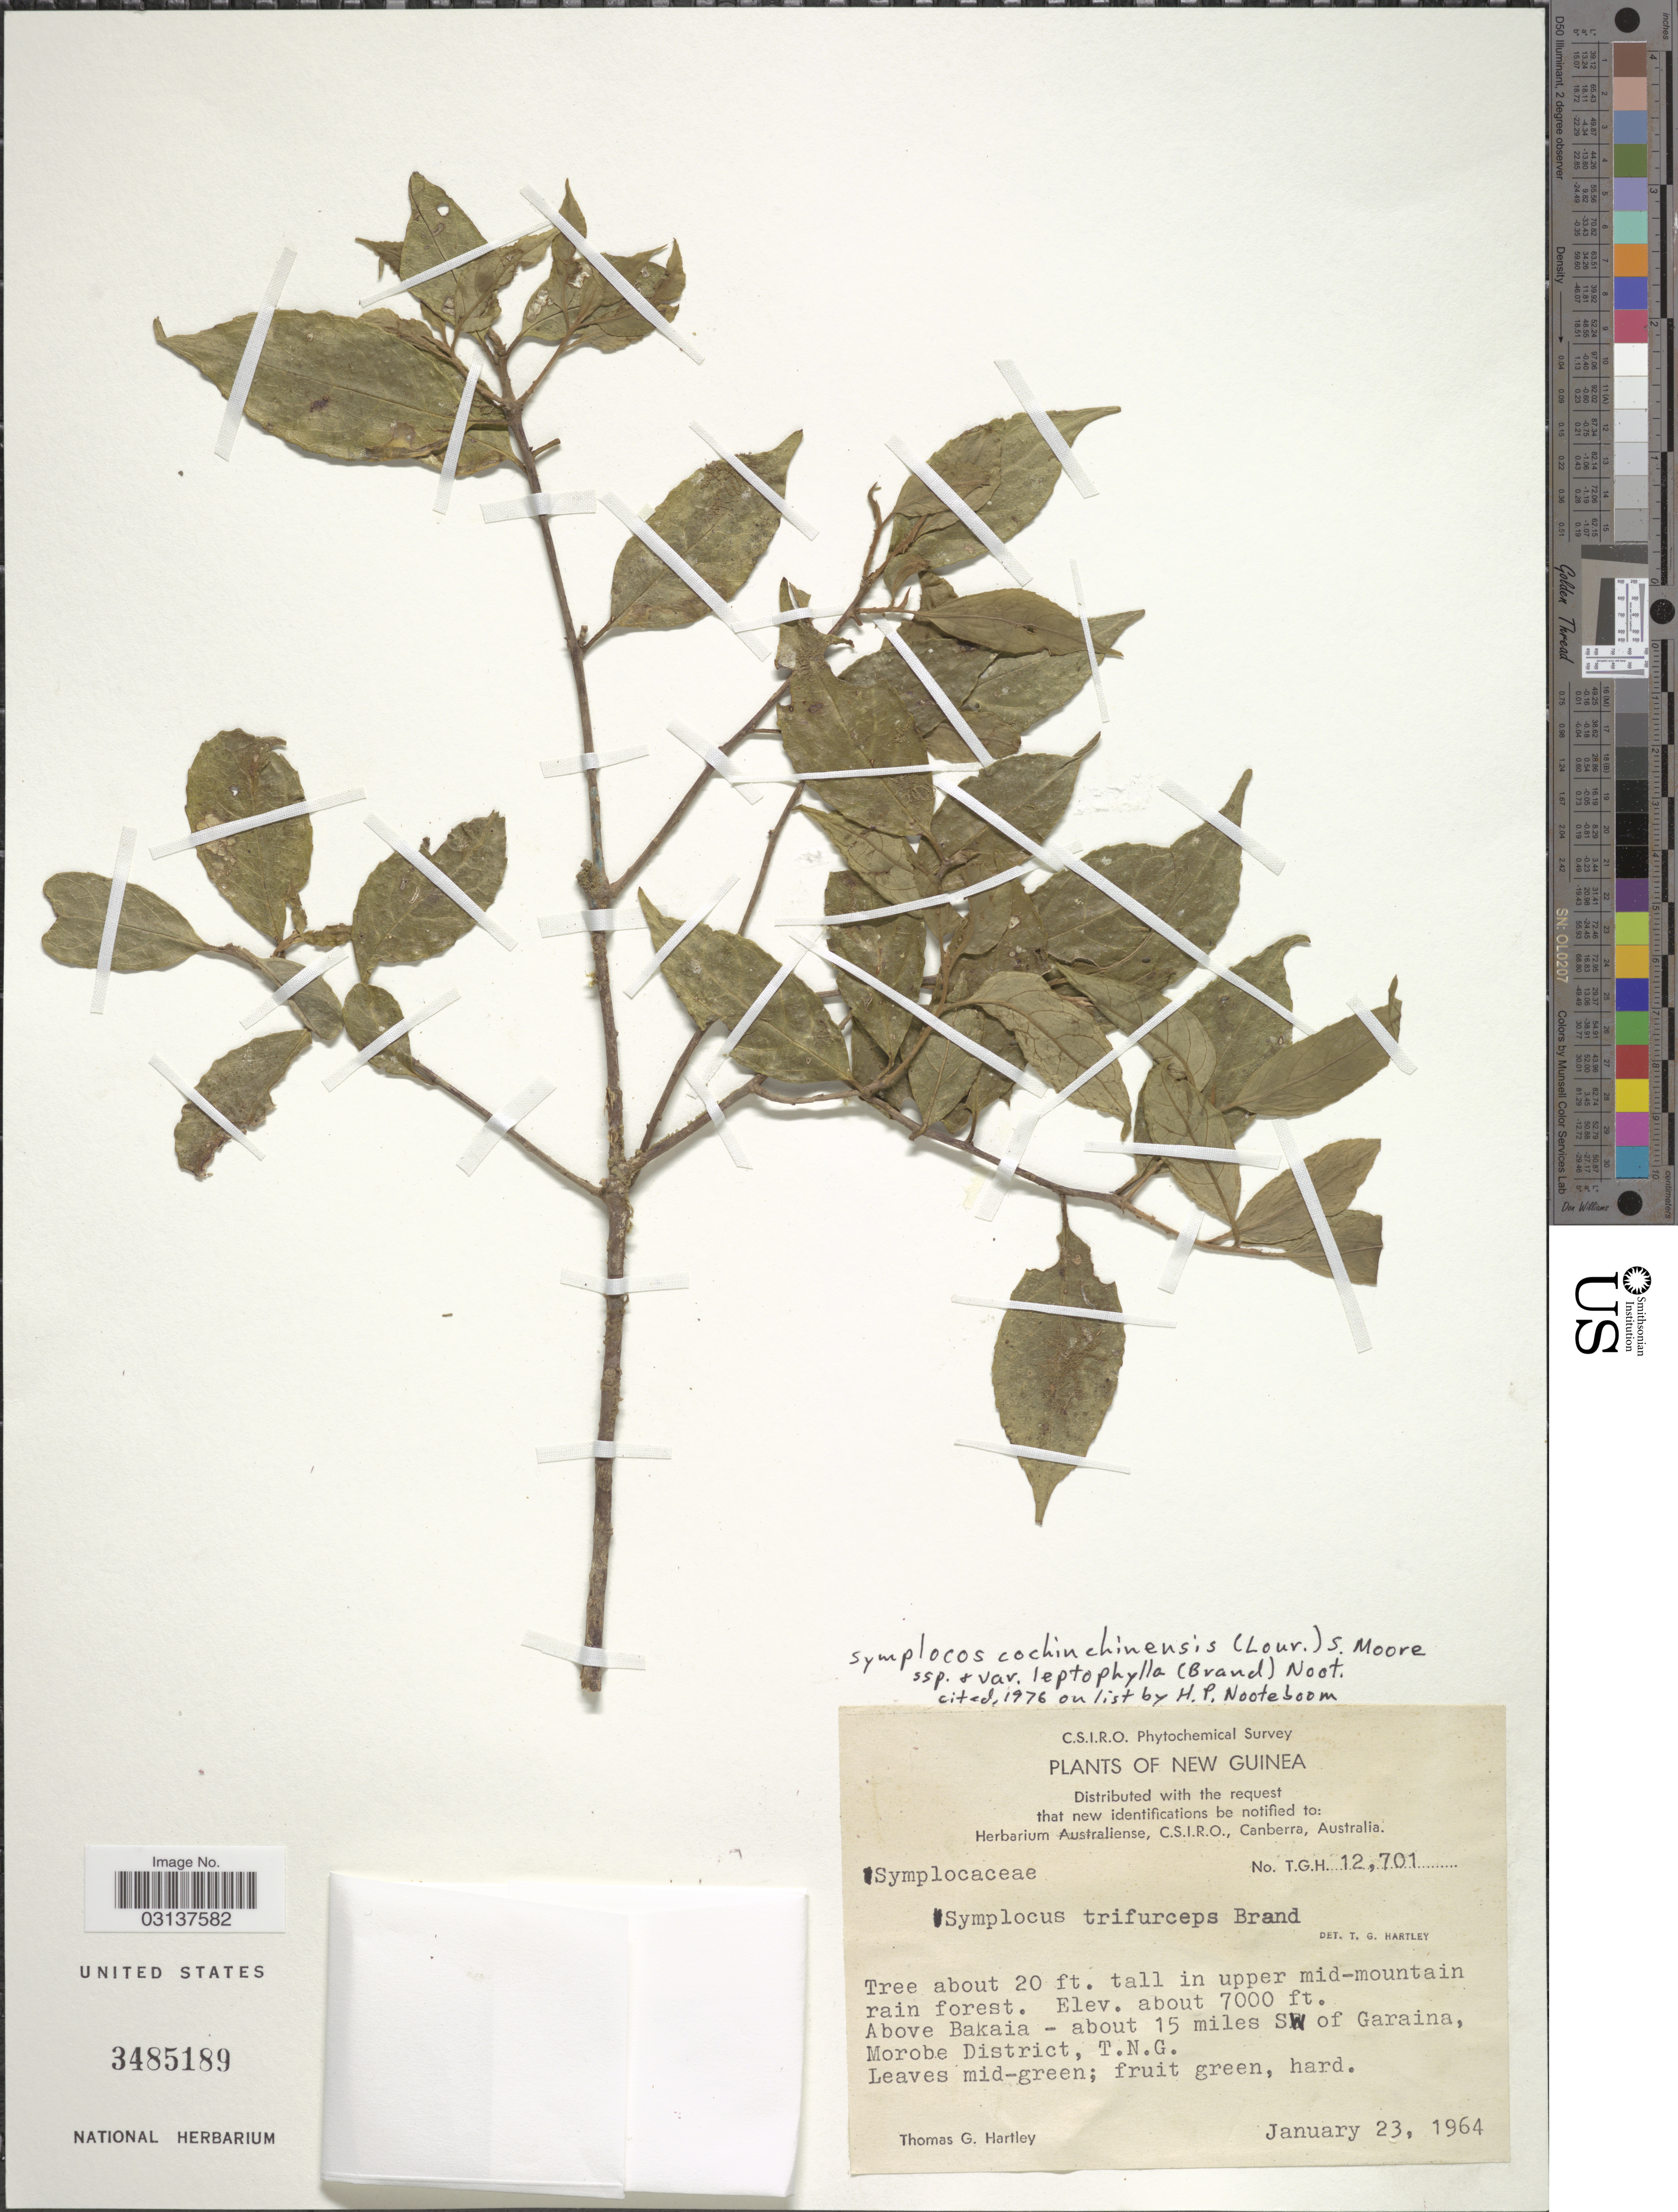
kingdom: Plantae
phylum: Tracheophyta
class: Magnoliopsida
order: Ericales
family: Symplocaceae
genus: Symplocos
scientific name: Symplocos cochinchinensis var. leptophylla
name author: (Brand) Noot.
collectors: T. Hartley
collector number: TGH12701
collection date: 1964-01-23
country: Papua New Guinea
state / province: Morobe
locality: New Guinea, Above Bakaia - about 15 miles SW of Garaina, T.N.G.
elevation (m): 2134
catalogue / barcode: US 3485189